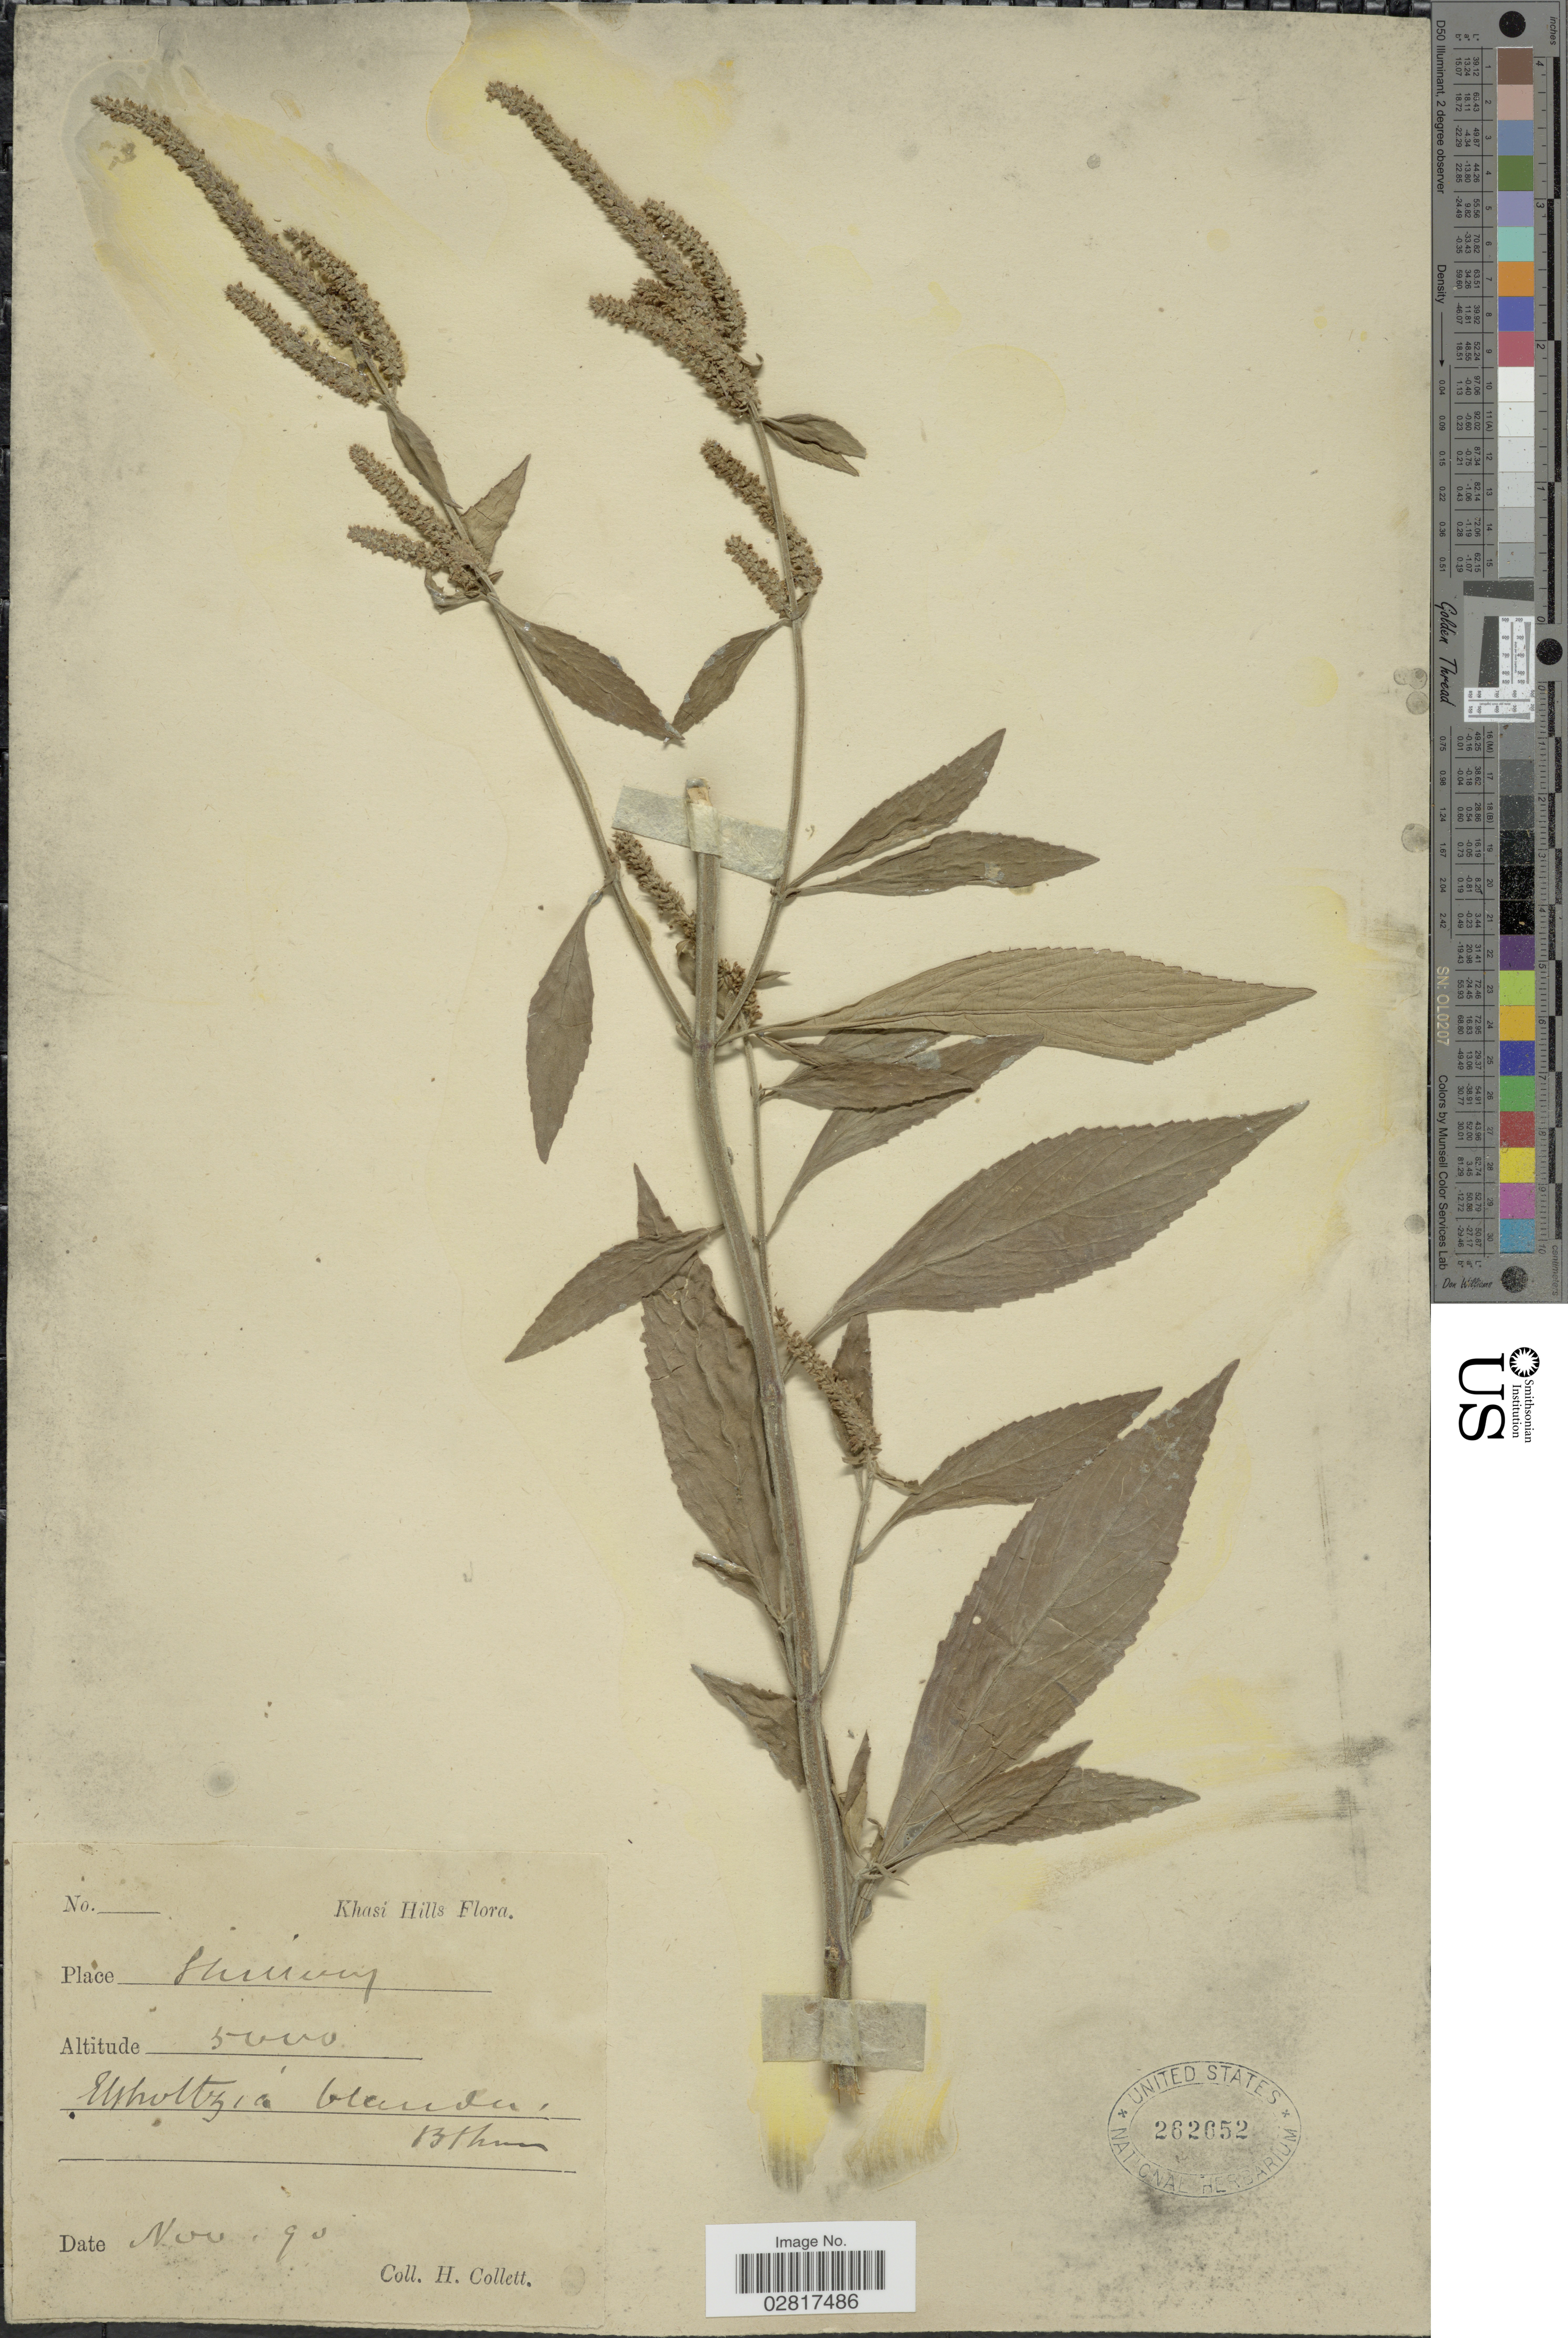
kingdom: Plantae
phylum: Tracheophyta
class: Magnoliopsida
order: Lamiales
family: Lamiaceae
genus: Elsholtzia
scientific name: Elsholtzia blanda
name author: (Benth.) Benth.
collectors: H. Collett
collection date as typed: Transcribed d/m/y: /11/90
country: India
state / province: Meghalaya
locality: Khasi Hills, [illegible text].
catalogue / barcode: US 262652